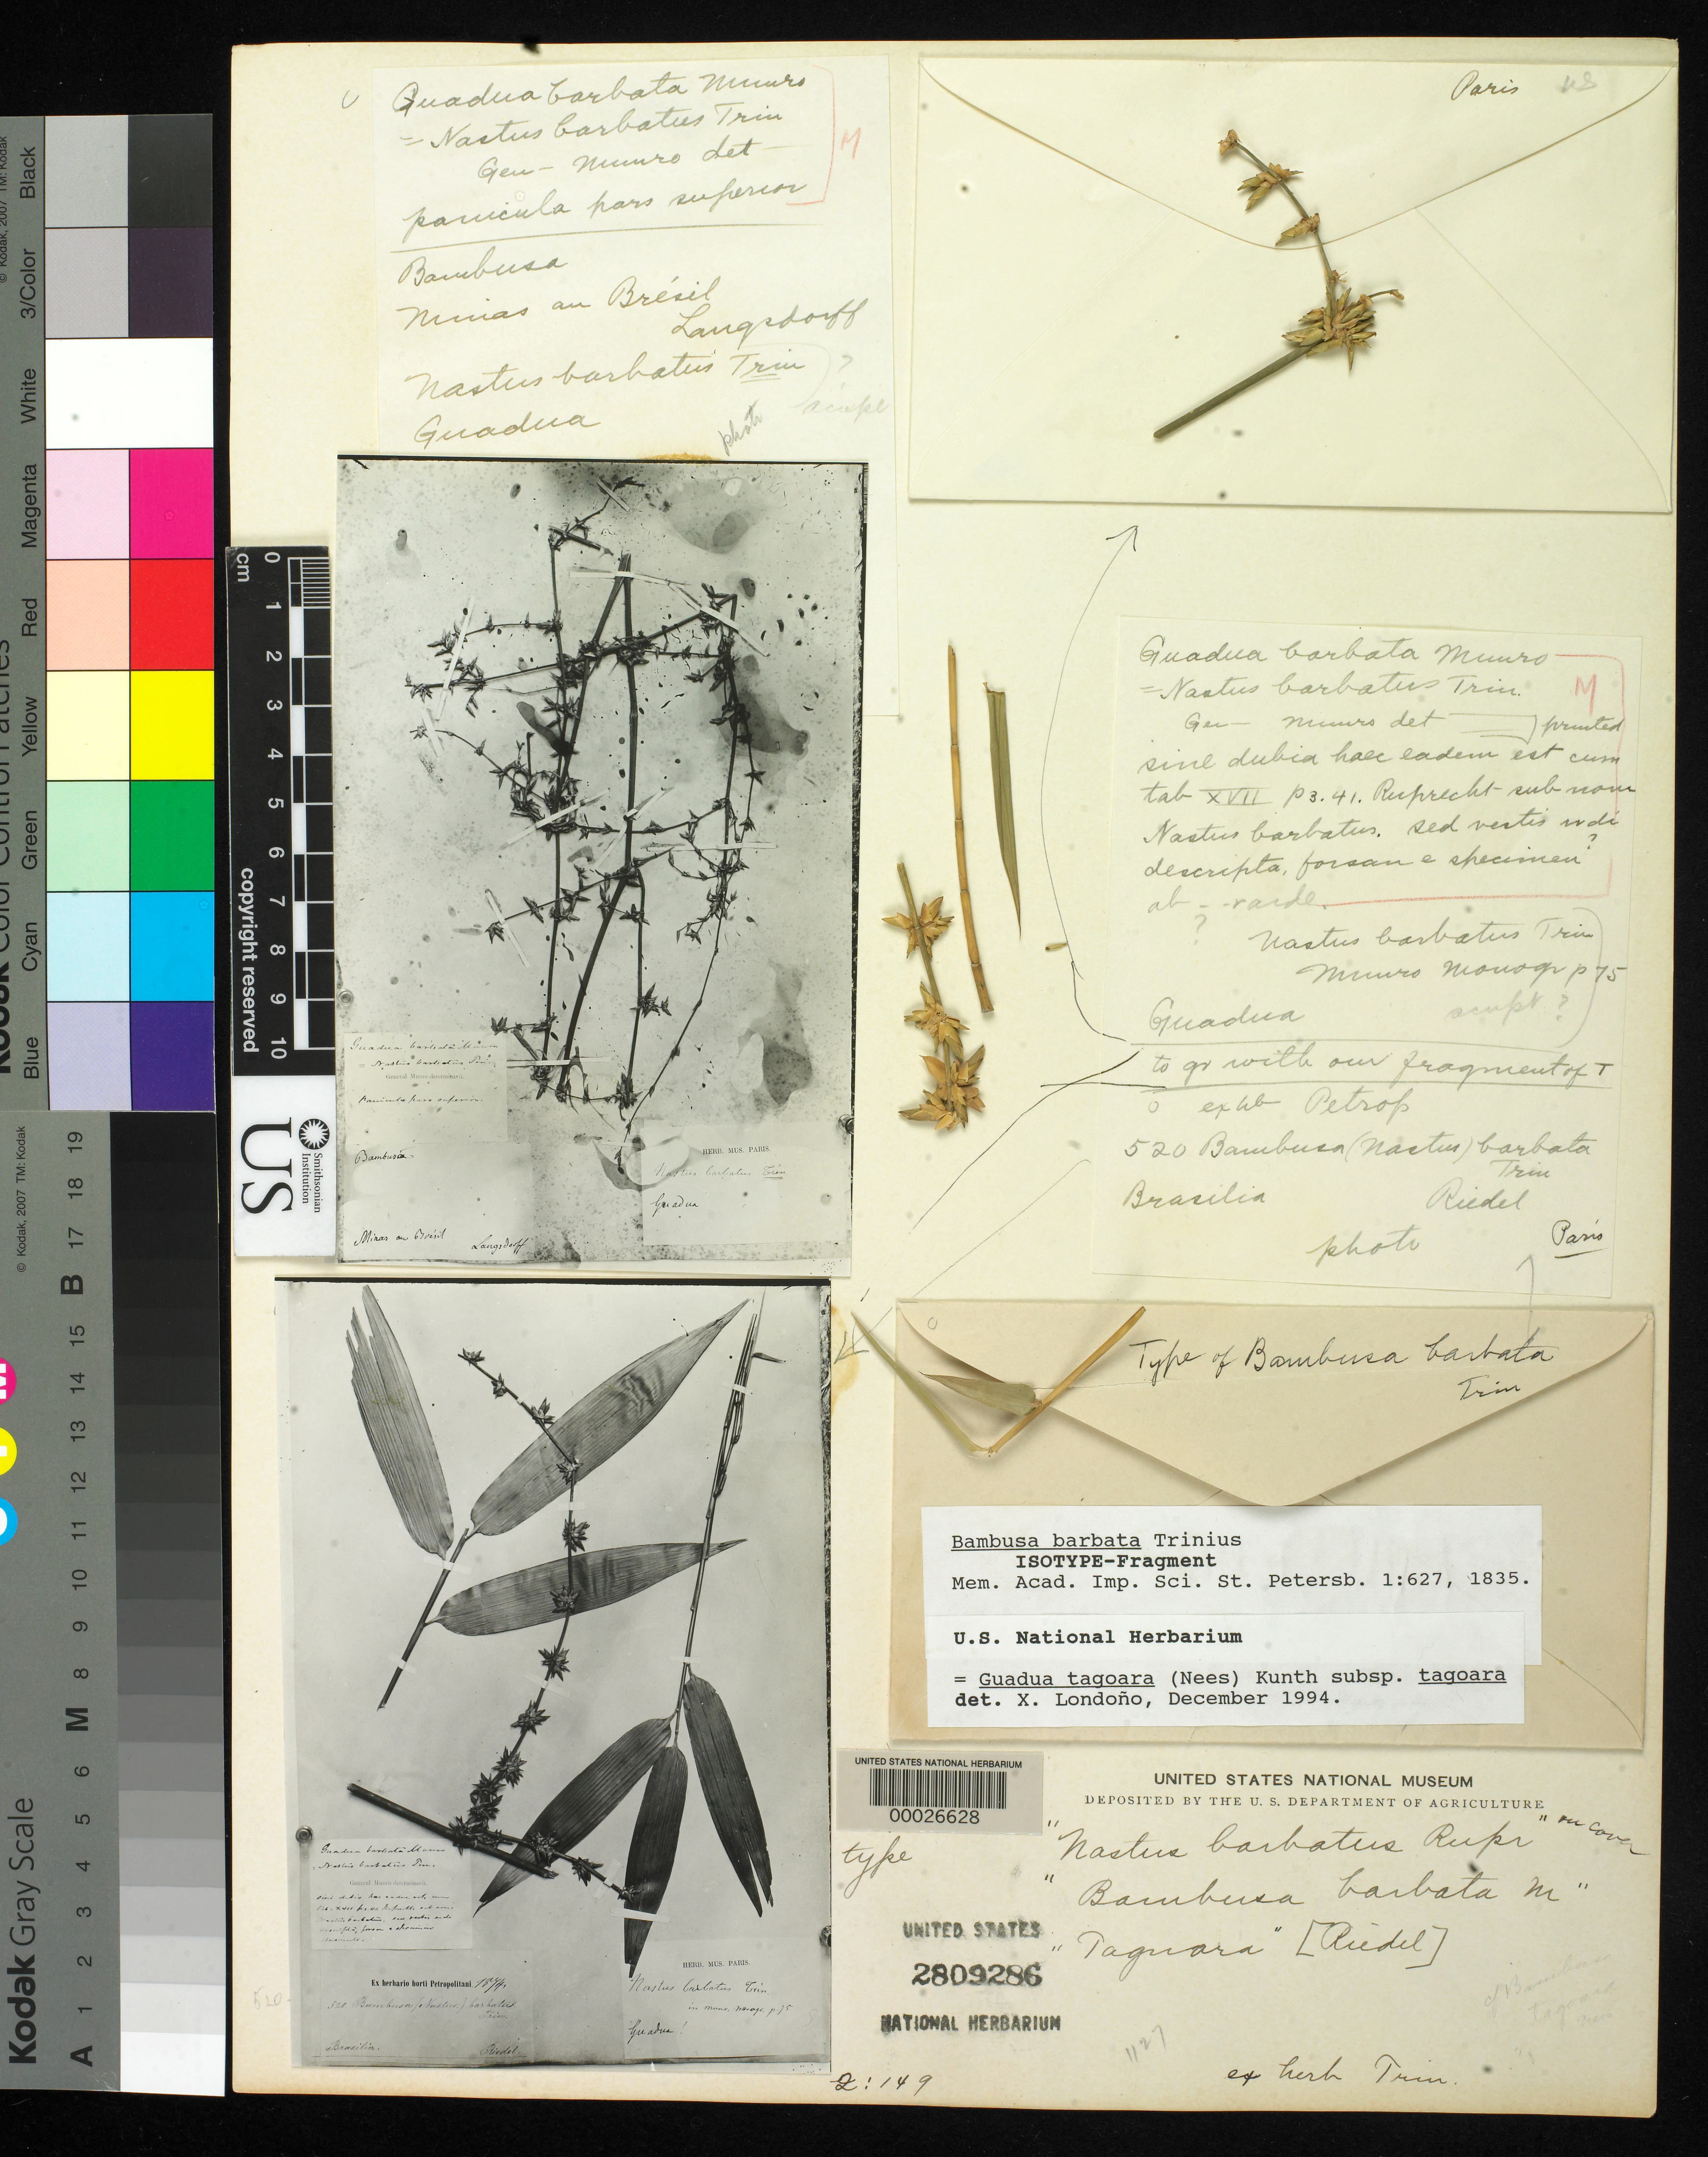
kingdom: Plantae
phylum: Tracheophyta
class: Liliopsida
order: Poales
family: Poaceae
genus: Bambusa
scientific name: Bambusa barbata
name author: Trin.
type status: Type Material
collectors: L. Riedel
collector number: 520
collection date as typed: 1824 or -- --- 1829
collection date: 1824 or 1829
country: Brazil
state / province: Minas Gerais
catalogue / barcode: US 2809286